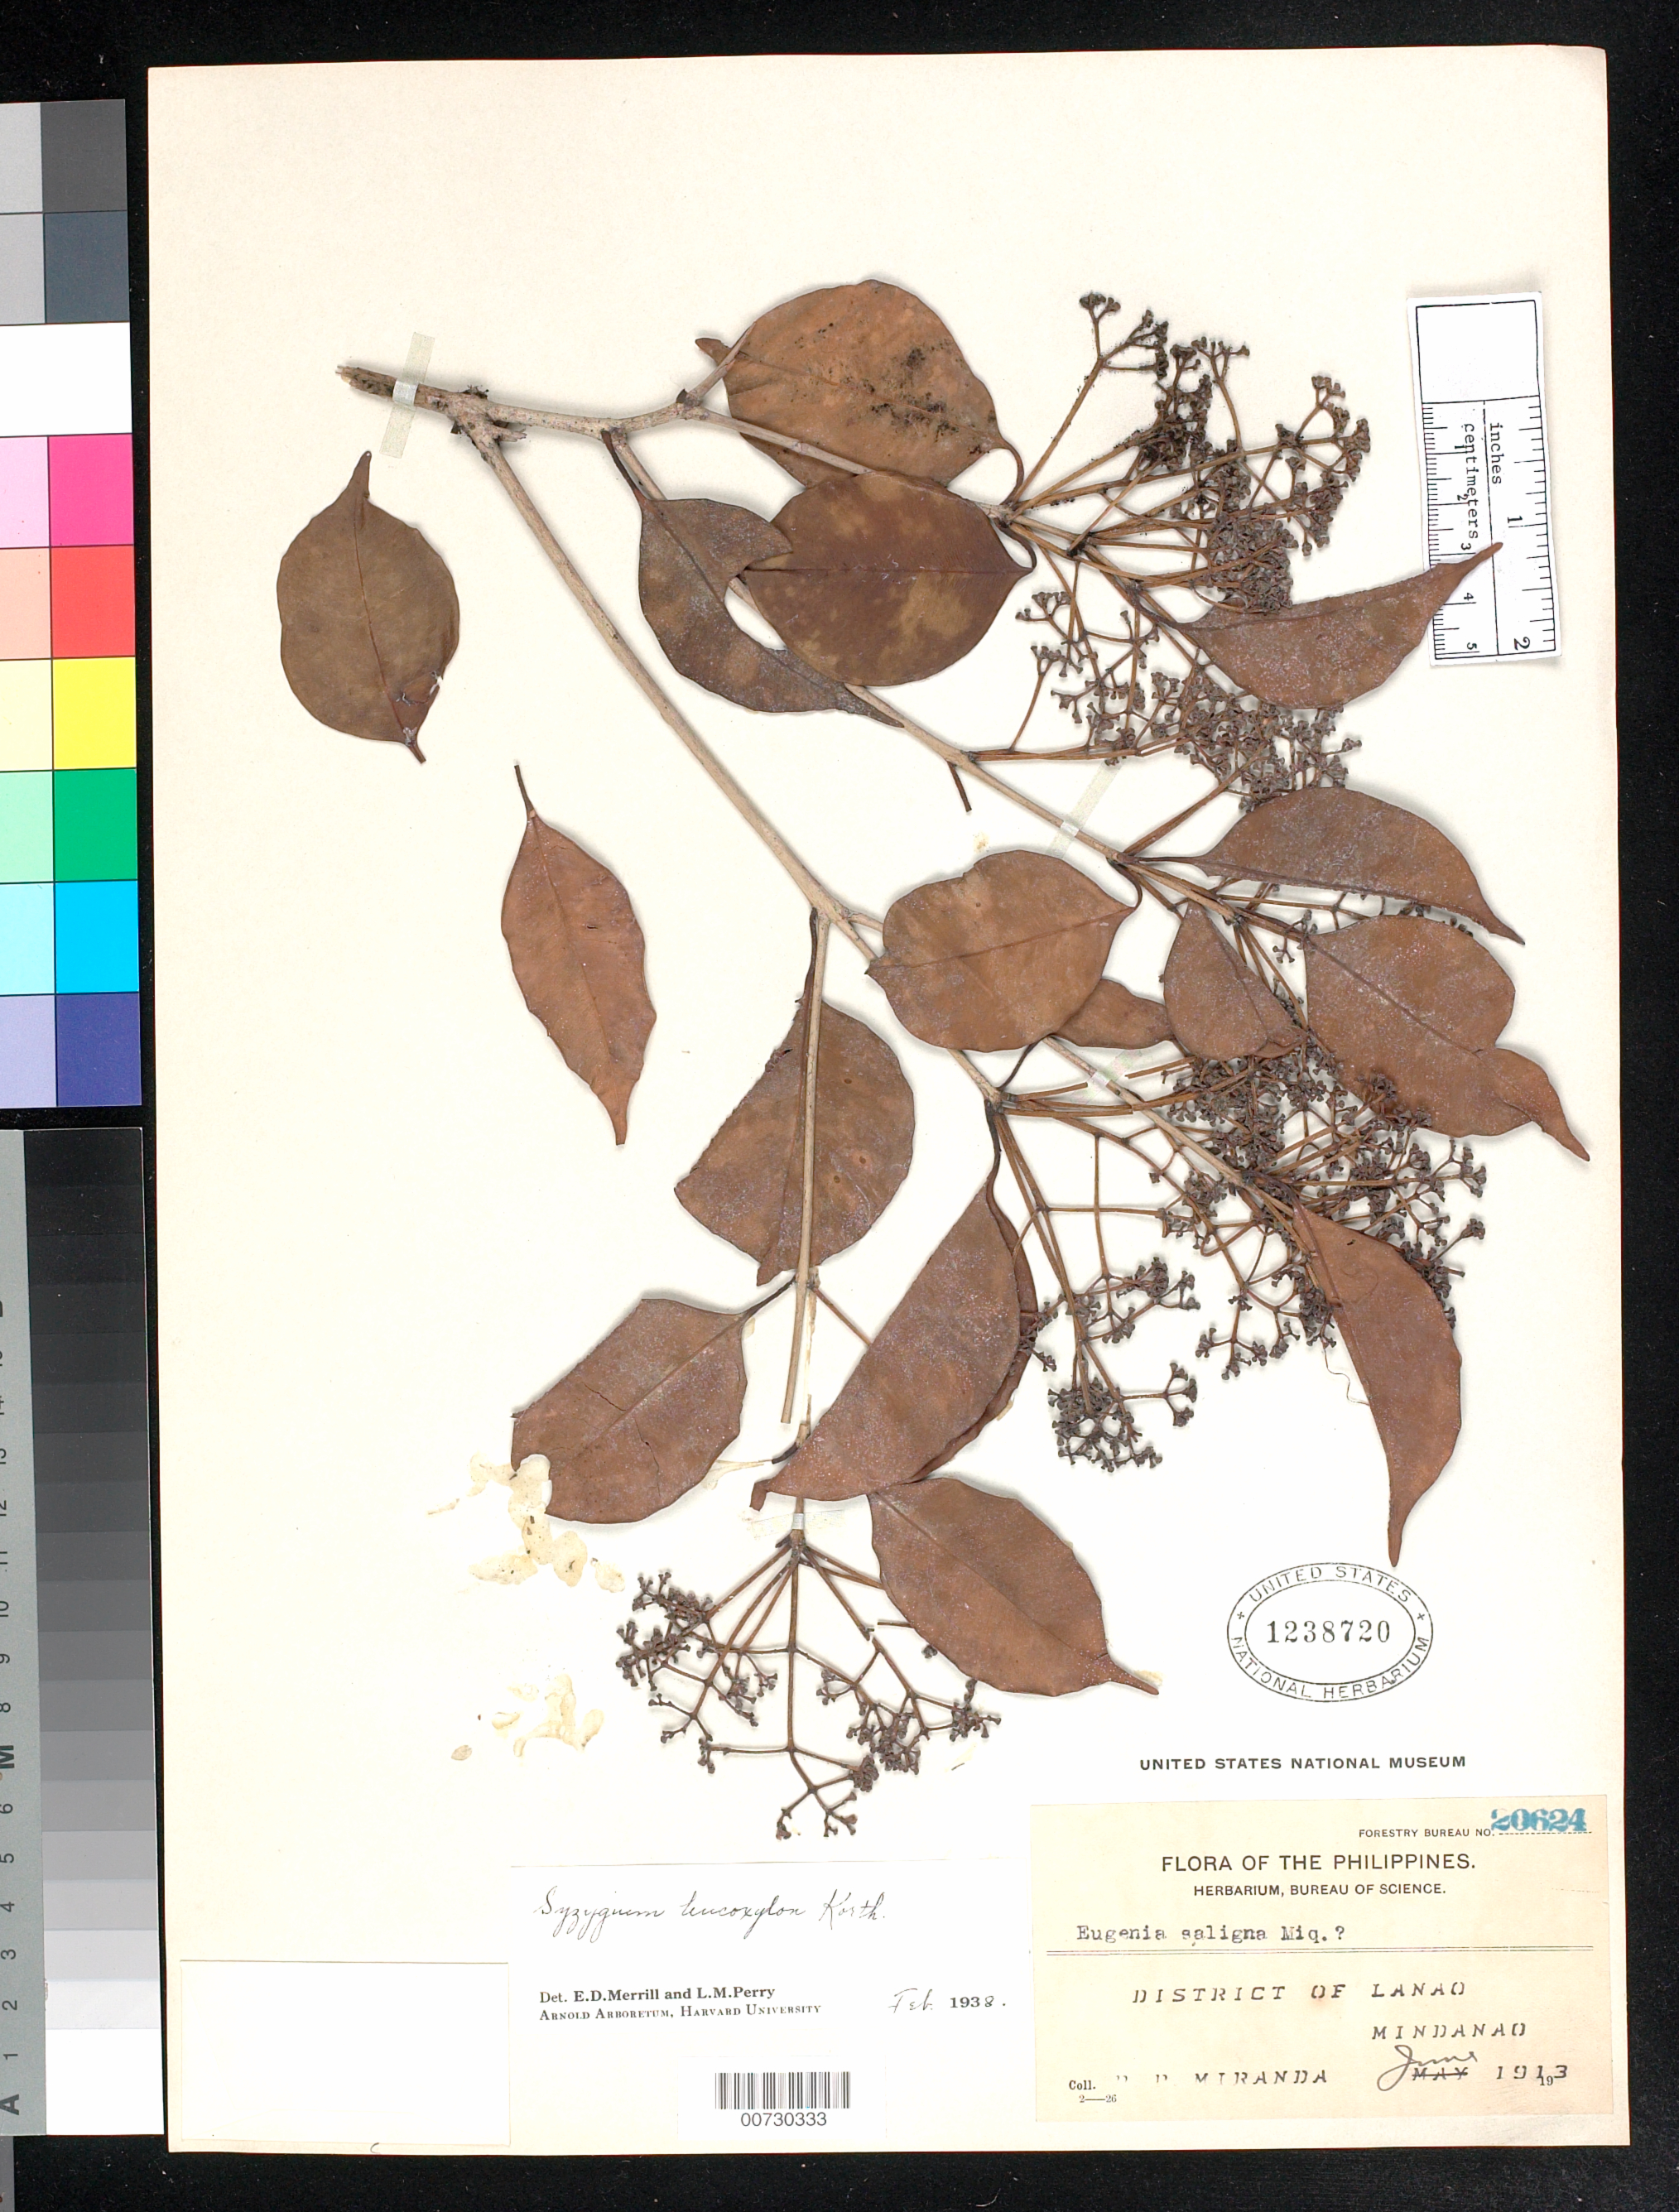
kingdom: Plantae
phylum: Tracheophyta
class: Magnoliopsida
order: Myrtales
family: Myrtaceae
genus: Syzygium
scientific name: Syzygium leucoxylon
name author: Korth.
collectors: D. P. Miranda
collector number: For. Bur. 20624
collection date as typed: Jun 1913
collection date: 1913-06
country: Philippines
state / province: Muslim Mindanao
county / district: Lanao del Sur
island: Mindanao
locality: Lanao Prov.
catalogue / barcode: US 1238720